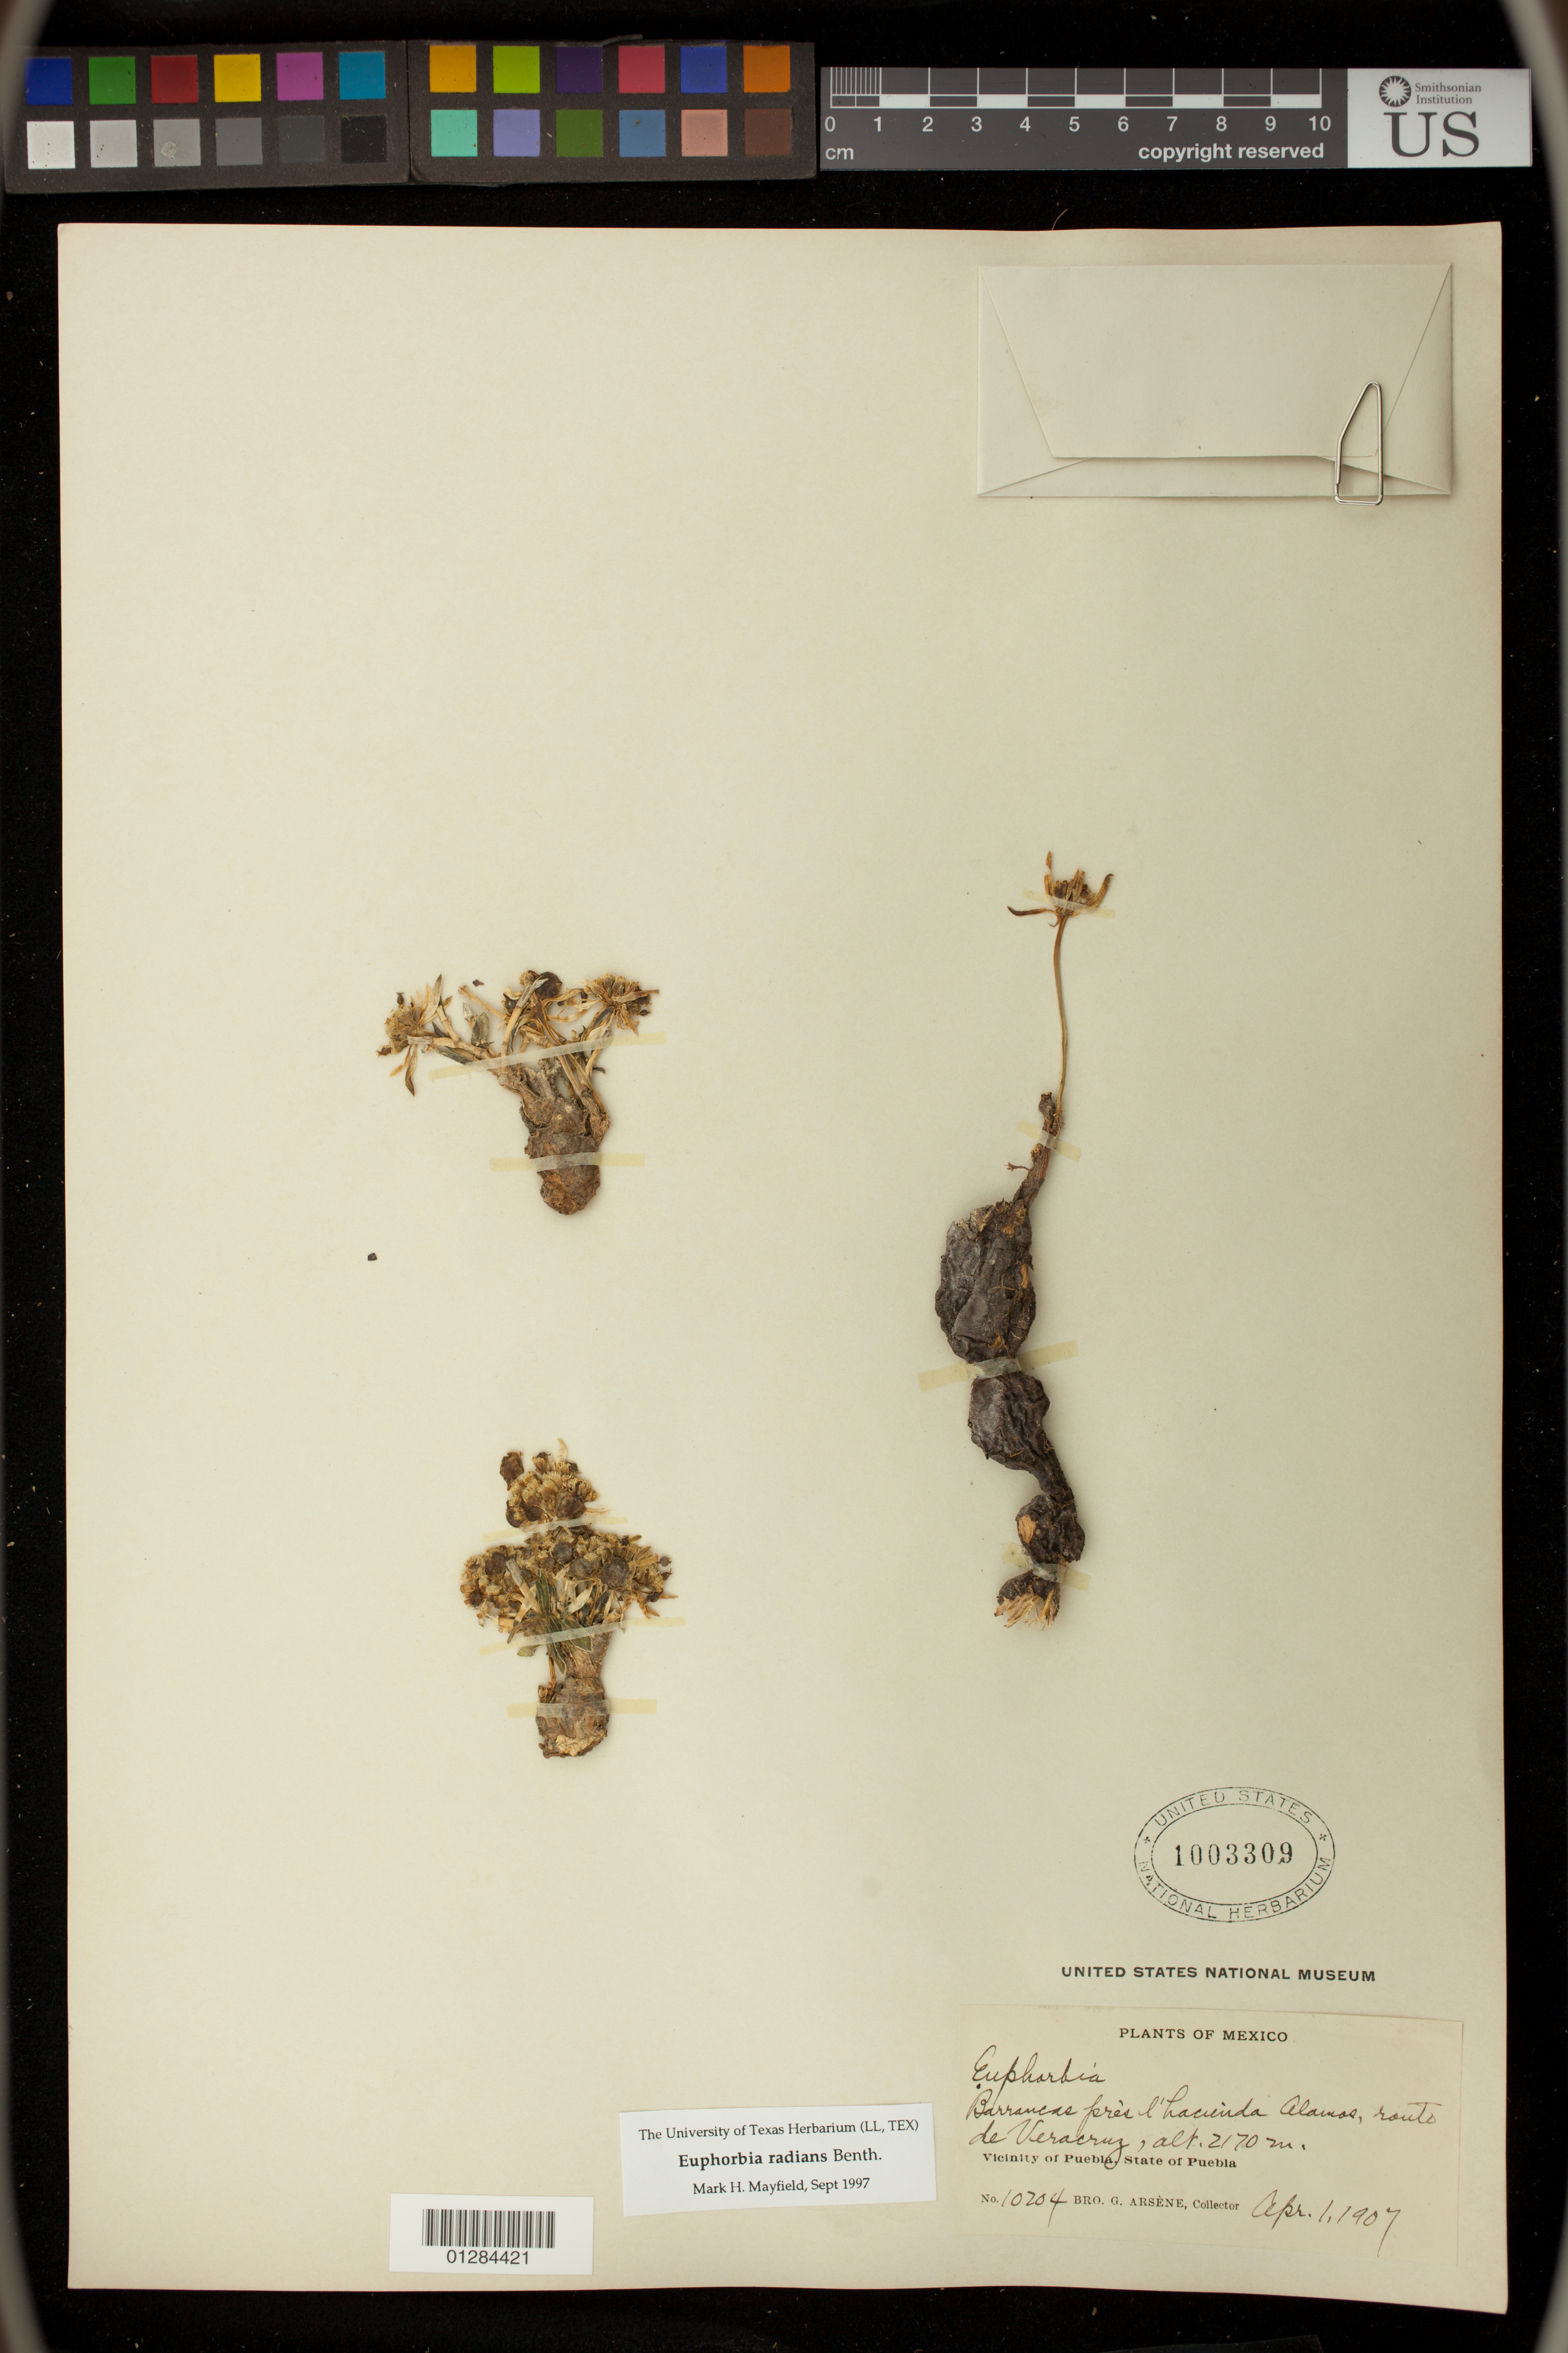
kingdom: Plantae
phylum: Tracheophyta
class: Magnoliopsida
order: Malpighiales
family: Euphorbiaceae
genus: Euphorbia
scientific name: Euphorbia radians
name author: Benth.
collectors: Bro. G. Arsène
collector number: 10204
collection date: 1907-04-01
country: Mexico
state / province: Puebla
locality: Puebla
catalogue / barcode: US 1003309